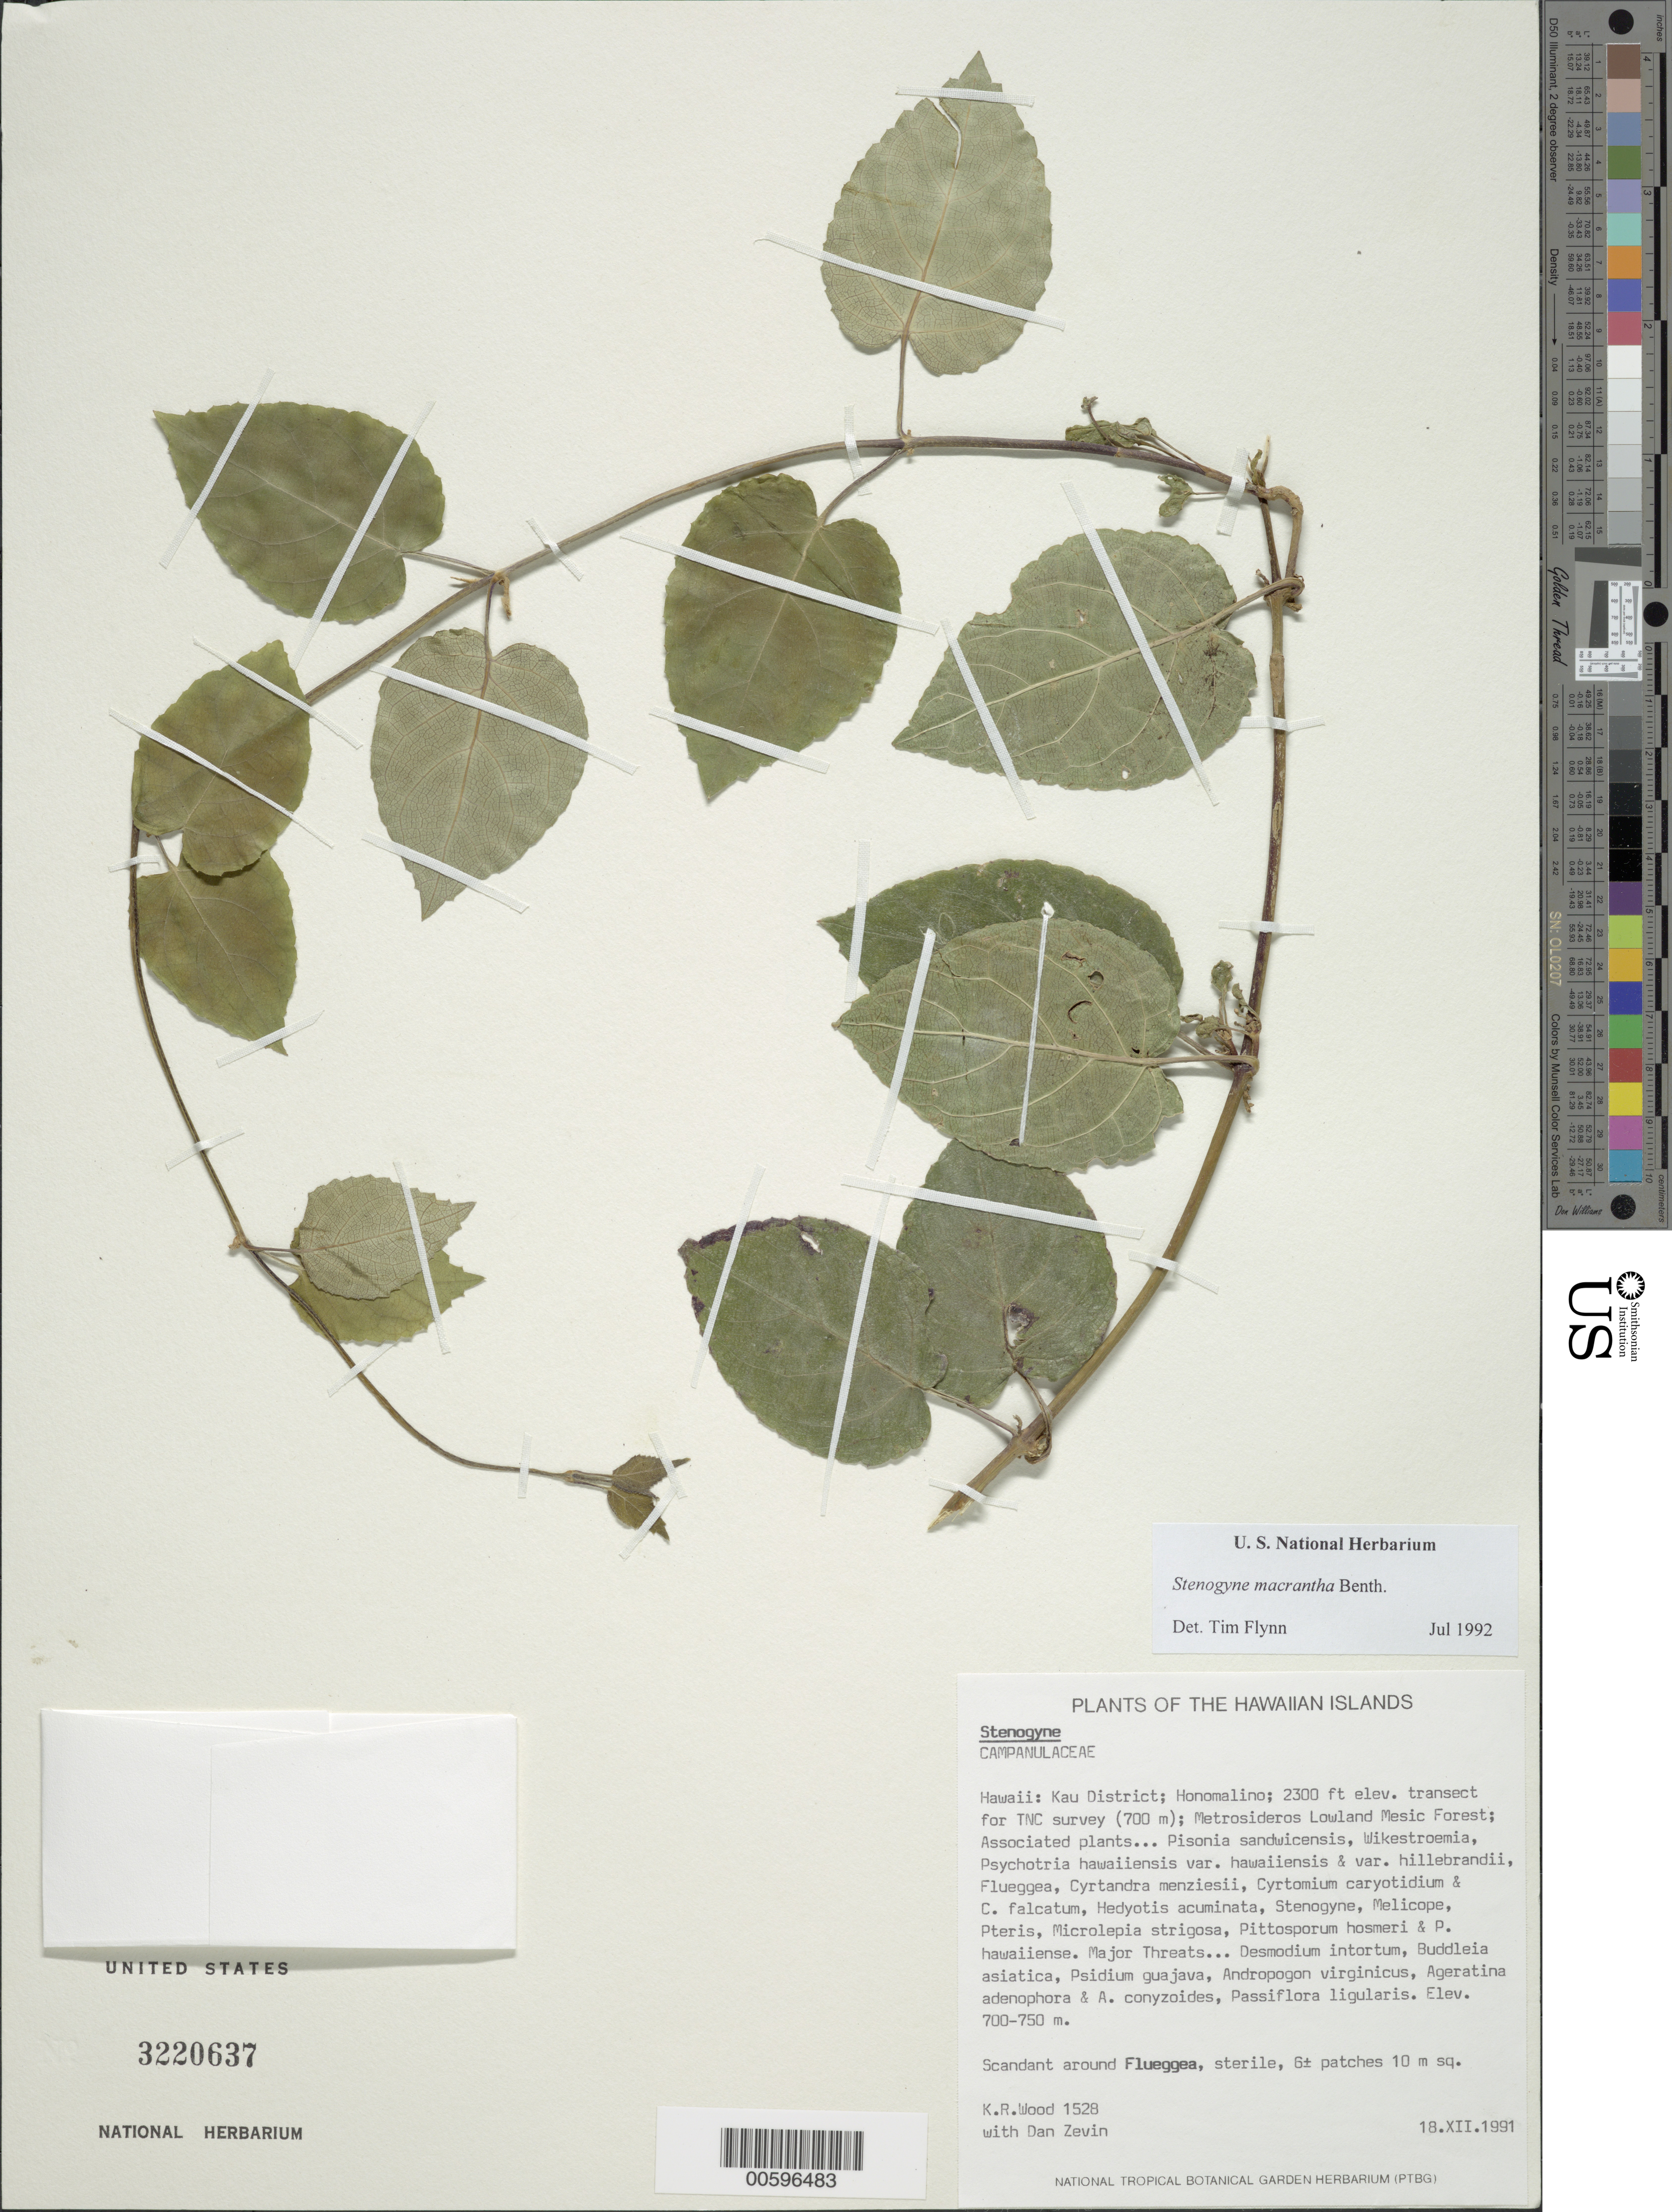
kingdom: Plantae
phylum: Tracheophyta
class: Magnoliopsida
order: Lamiales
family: Lamiaceae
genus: Stenogyne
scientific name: Stenogyne macrantha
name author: Benth.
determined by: Flynn, T. W.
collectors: K. R. Wood & D. Zevin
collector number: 1528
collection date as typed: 18 Dec 1991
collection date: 1991-12-18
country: United States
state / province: Hawaii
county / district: Hawaii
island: Hawaii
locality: Kau Dist; Honomalino; 2300 ft elev. transect for TNC survey (700 m).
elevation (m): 700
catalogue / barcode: US 3220637